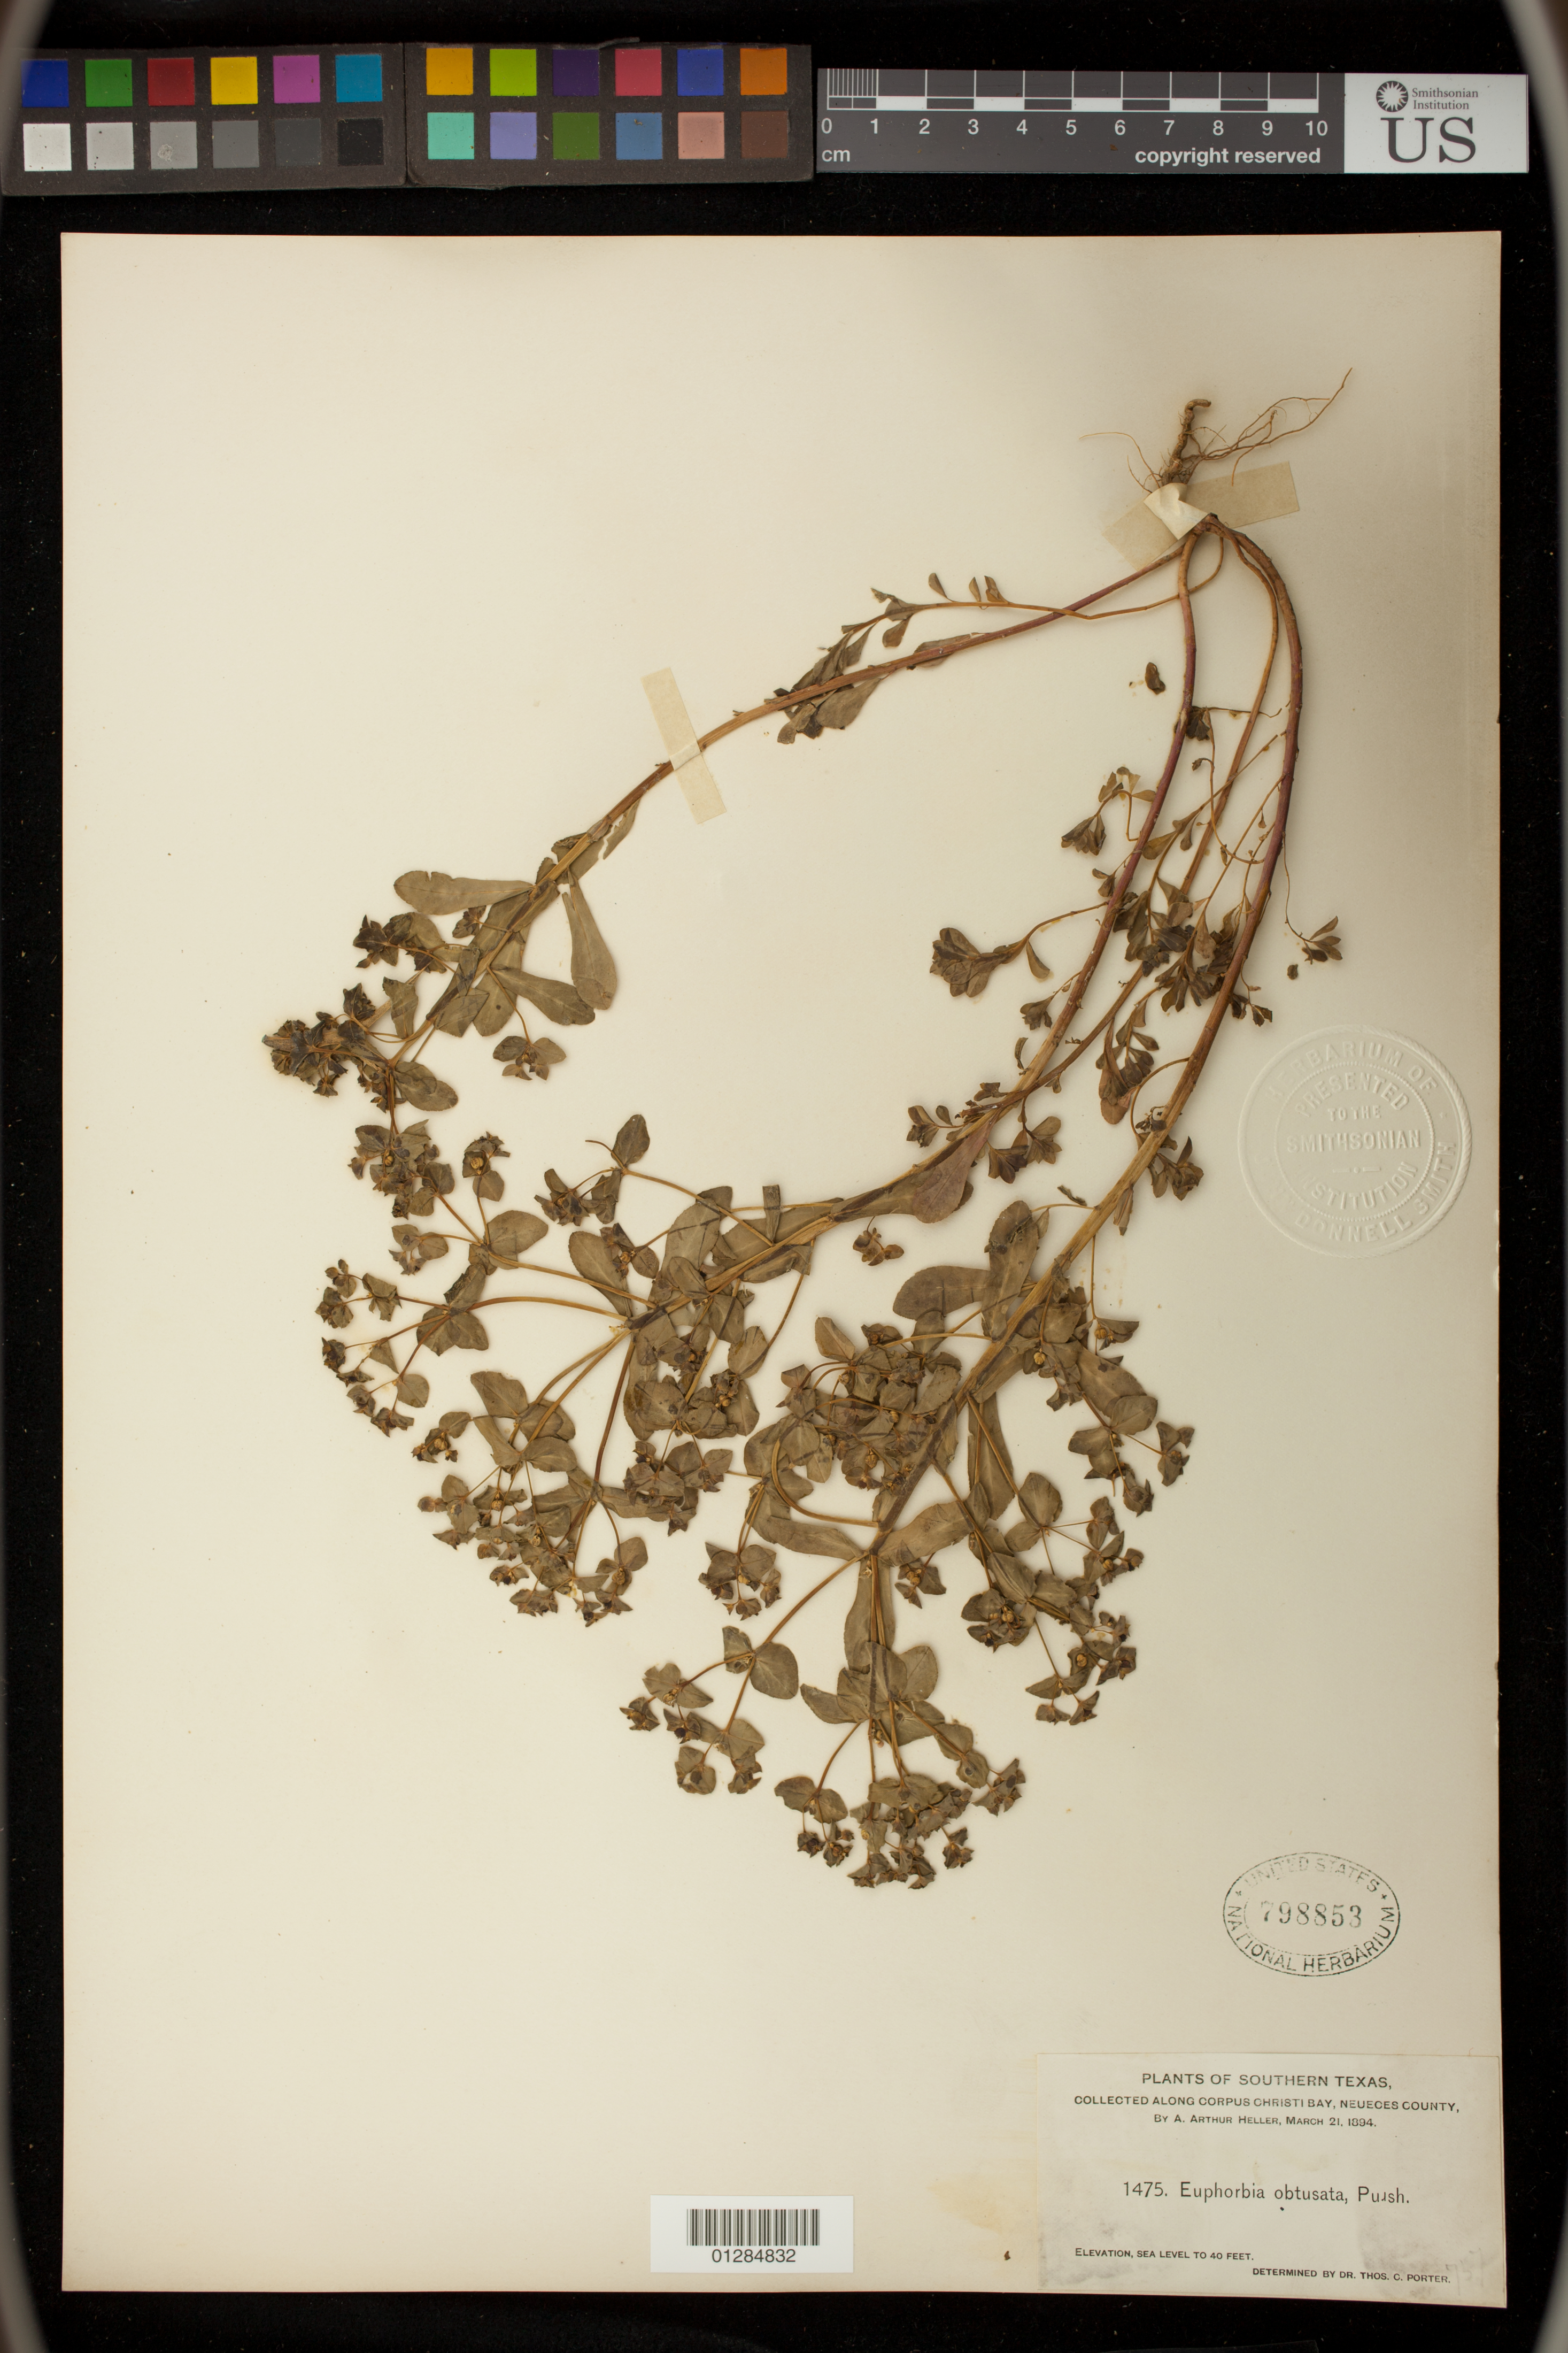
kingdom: Plantae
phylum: Tracheophyta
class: Magnoliopsida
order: Malpighiales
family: Euphorbiaceae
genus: Euphorbia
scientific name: Euphorbia spathulata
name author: Lam.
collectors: A. A. Heller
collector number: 1475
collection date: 1894-03-21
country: United States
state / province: Texas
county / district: Nueces County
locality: along Corpus Christi Bay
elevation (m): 0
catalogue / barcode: US 798853